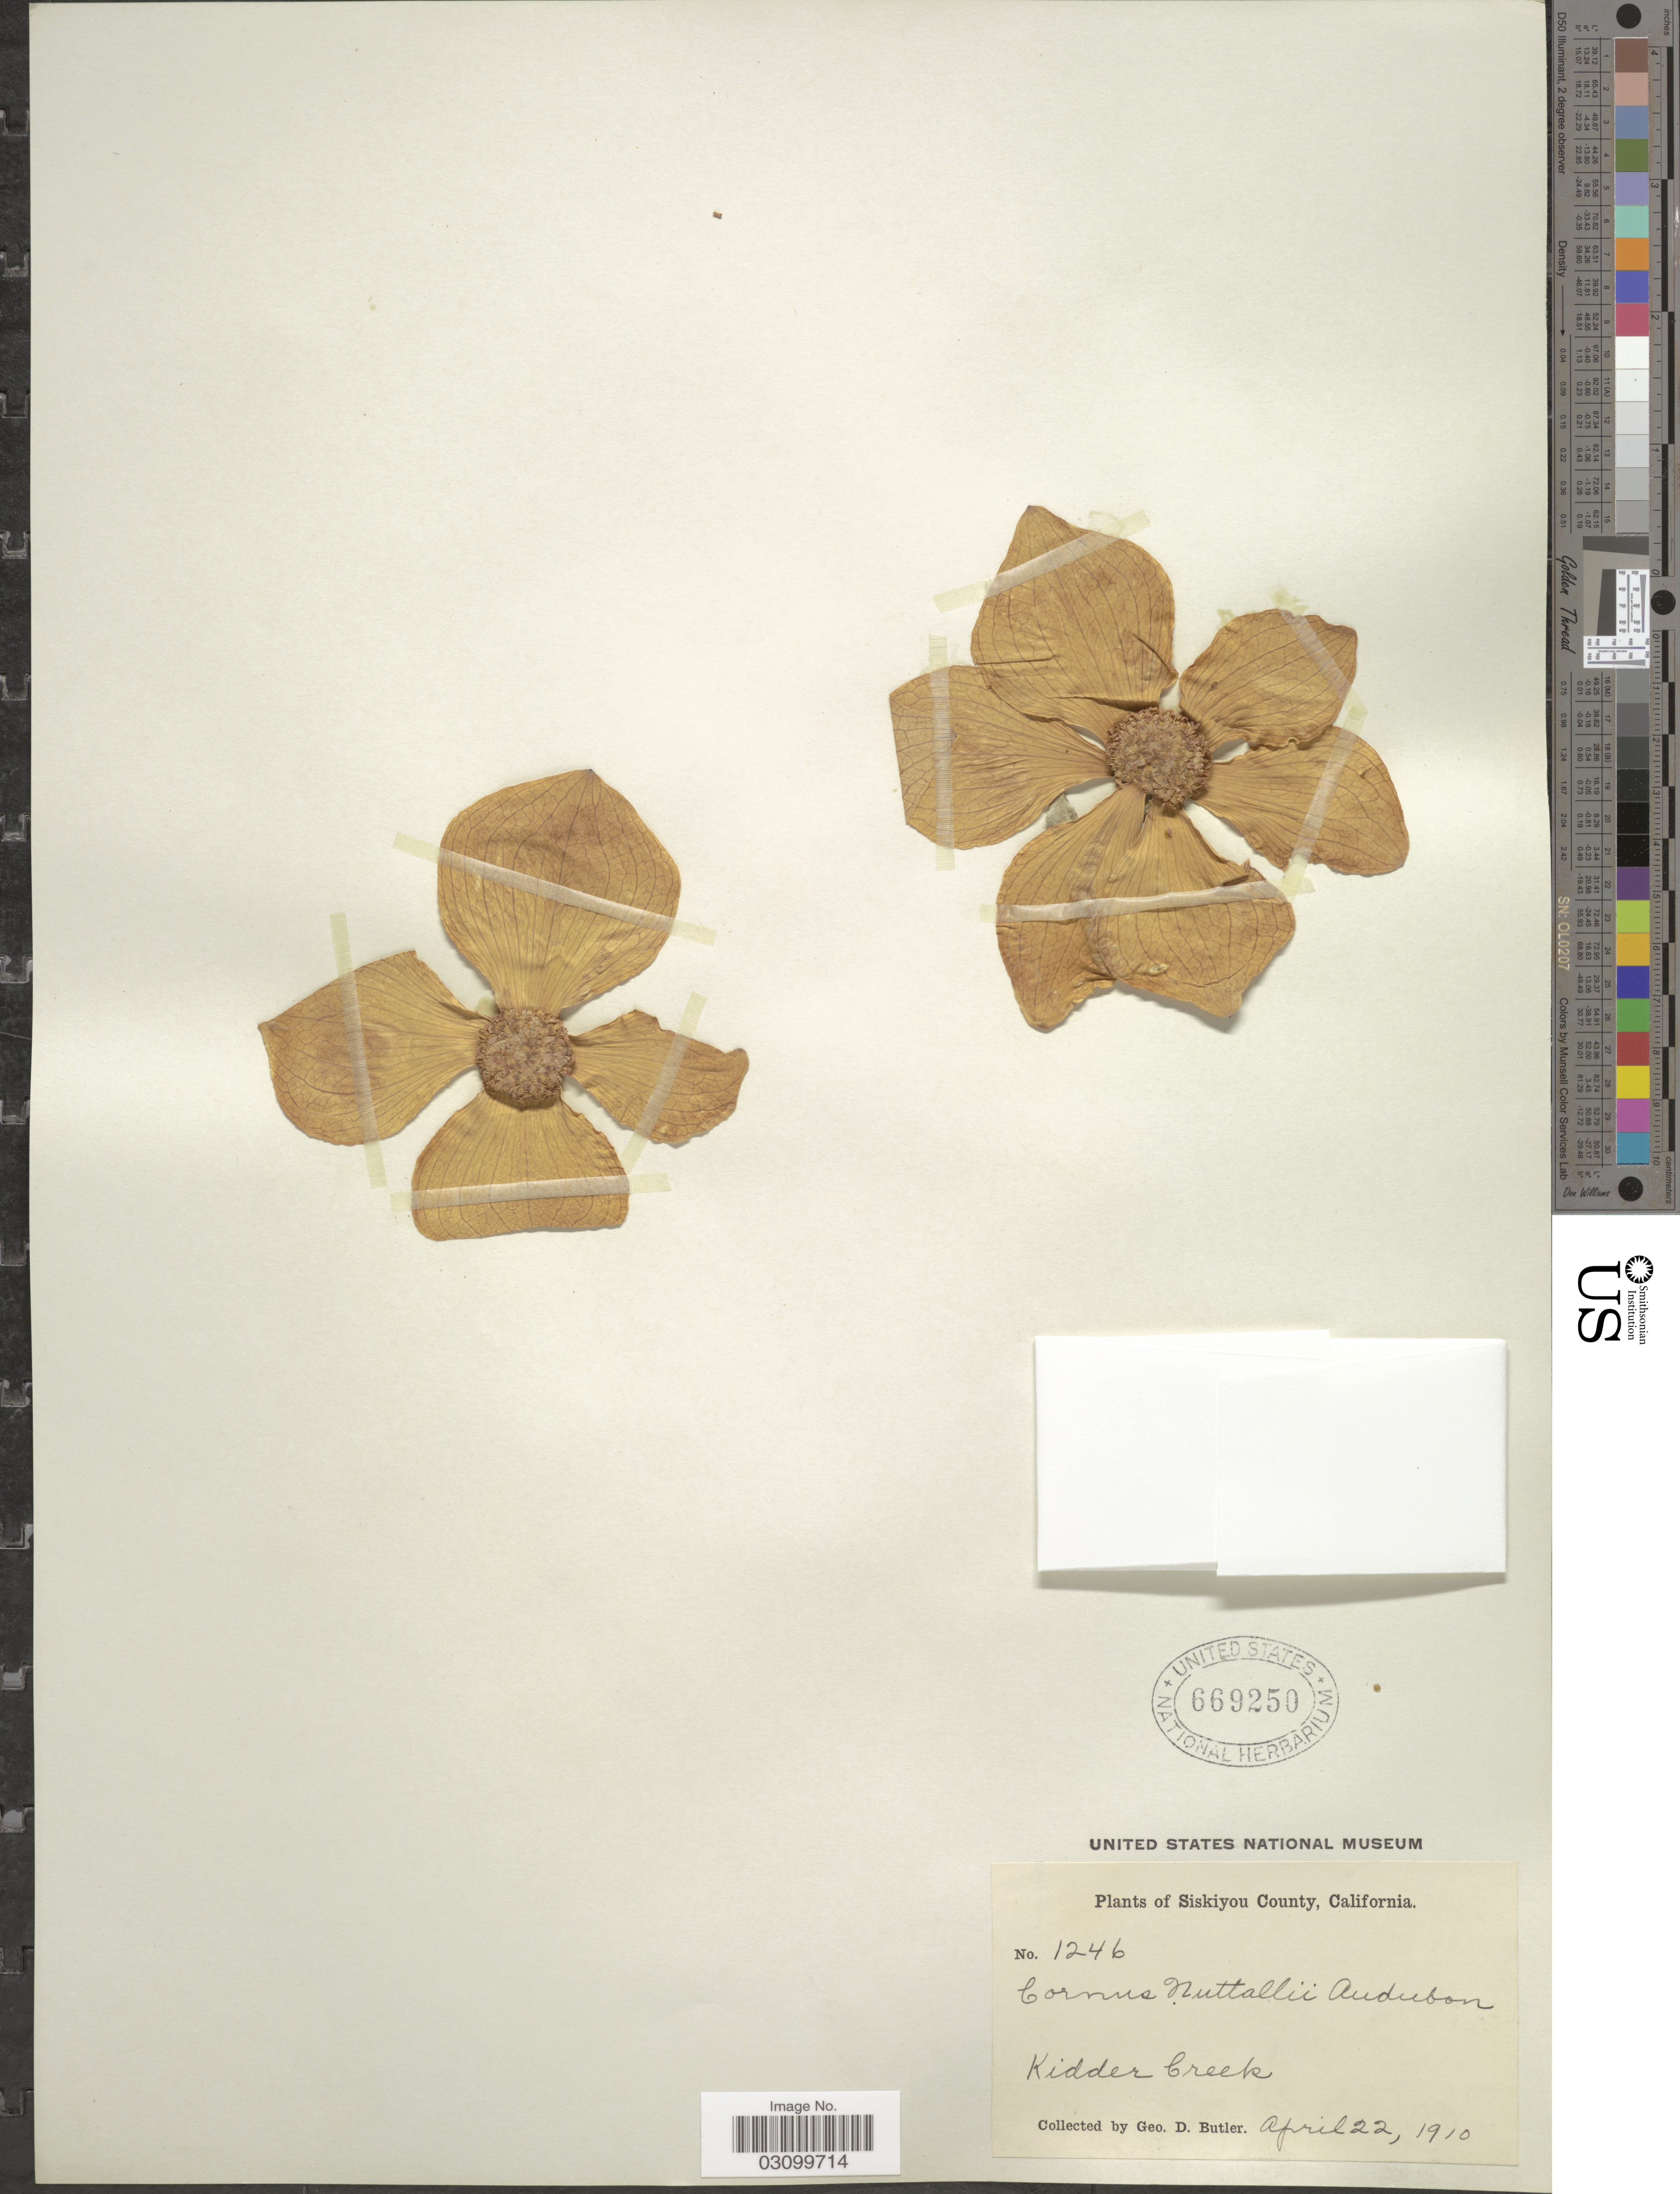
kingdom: Plantae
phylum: Tracheophyta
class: Magnoliopsida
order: Cornales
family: Cornaceae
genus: Cornus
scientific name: Cornus nuttallii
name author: Audubon ex Torr. & A. Gray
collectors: G. D. Butler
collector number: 1246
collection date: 1910-04-22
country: United States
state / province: California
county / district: Siskiyou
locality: Siskiyou County. Kidder Creek.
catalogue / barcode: US 669250